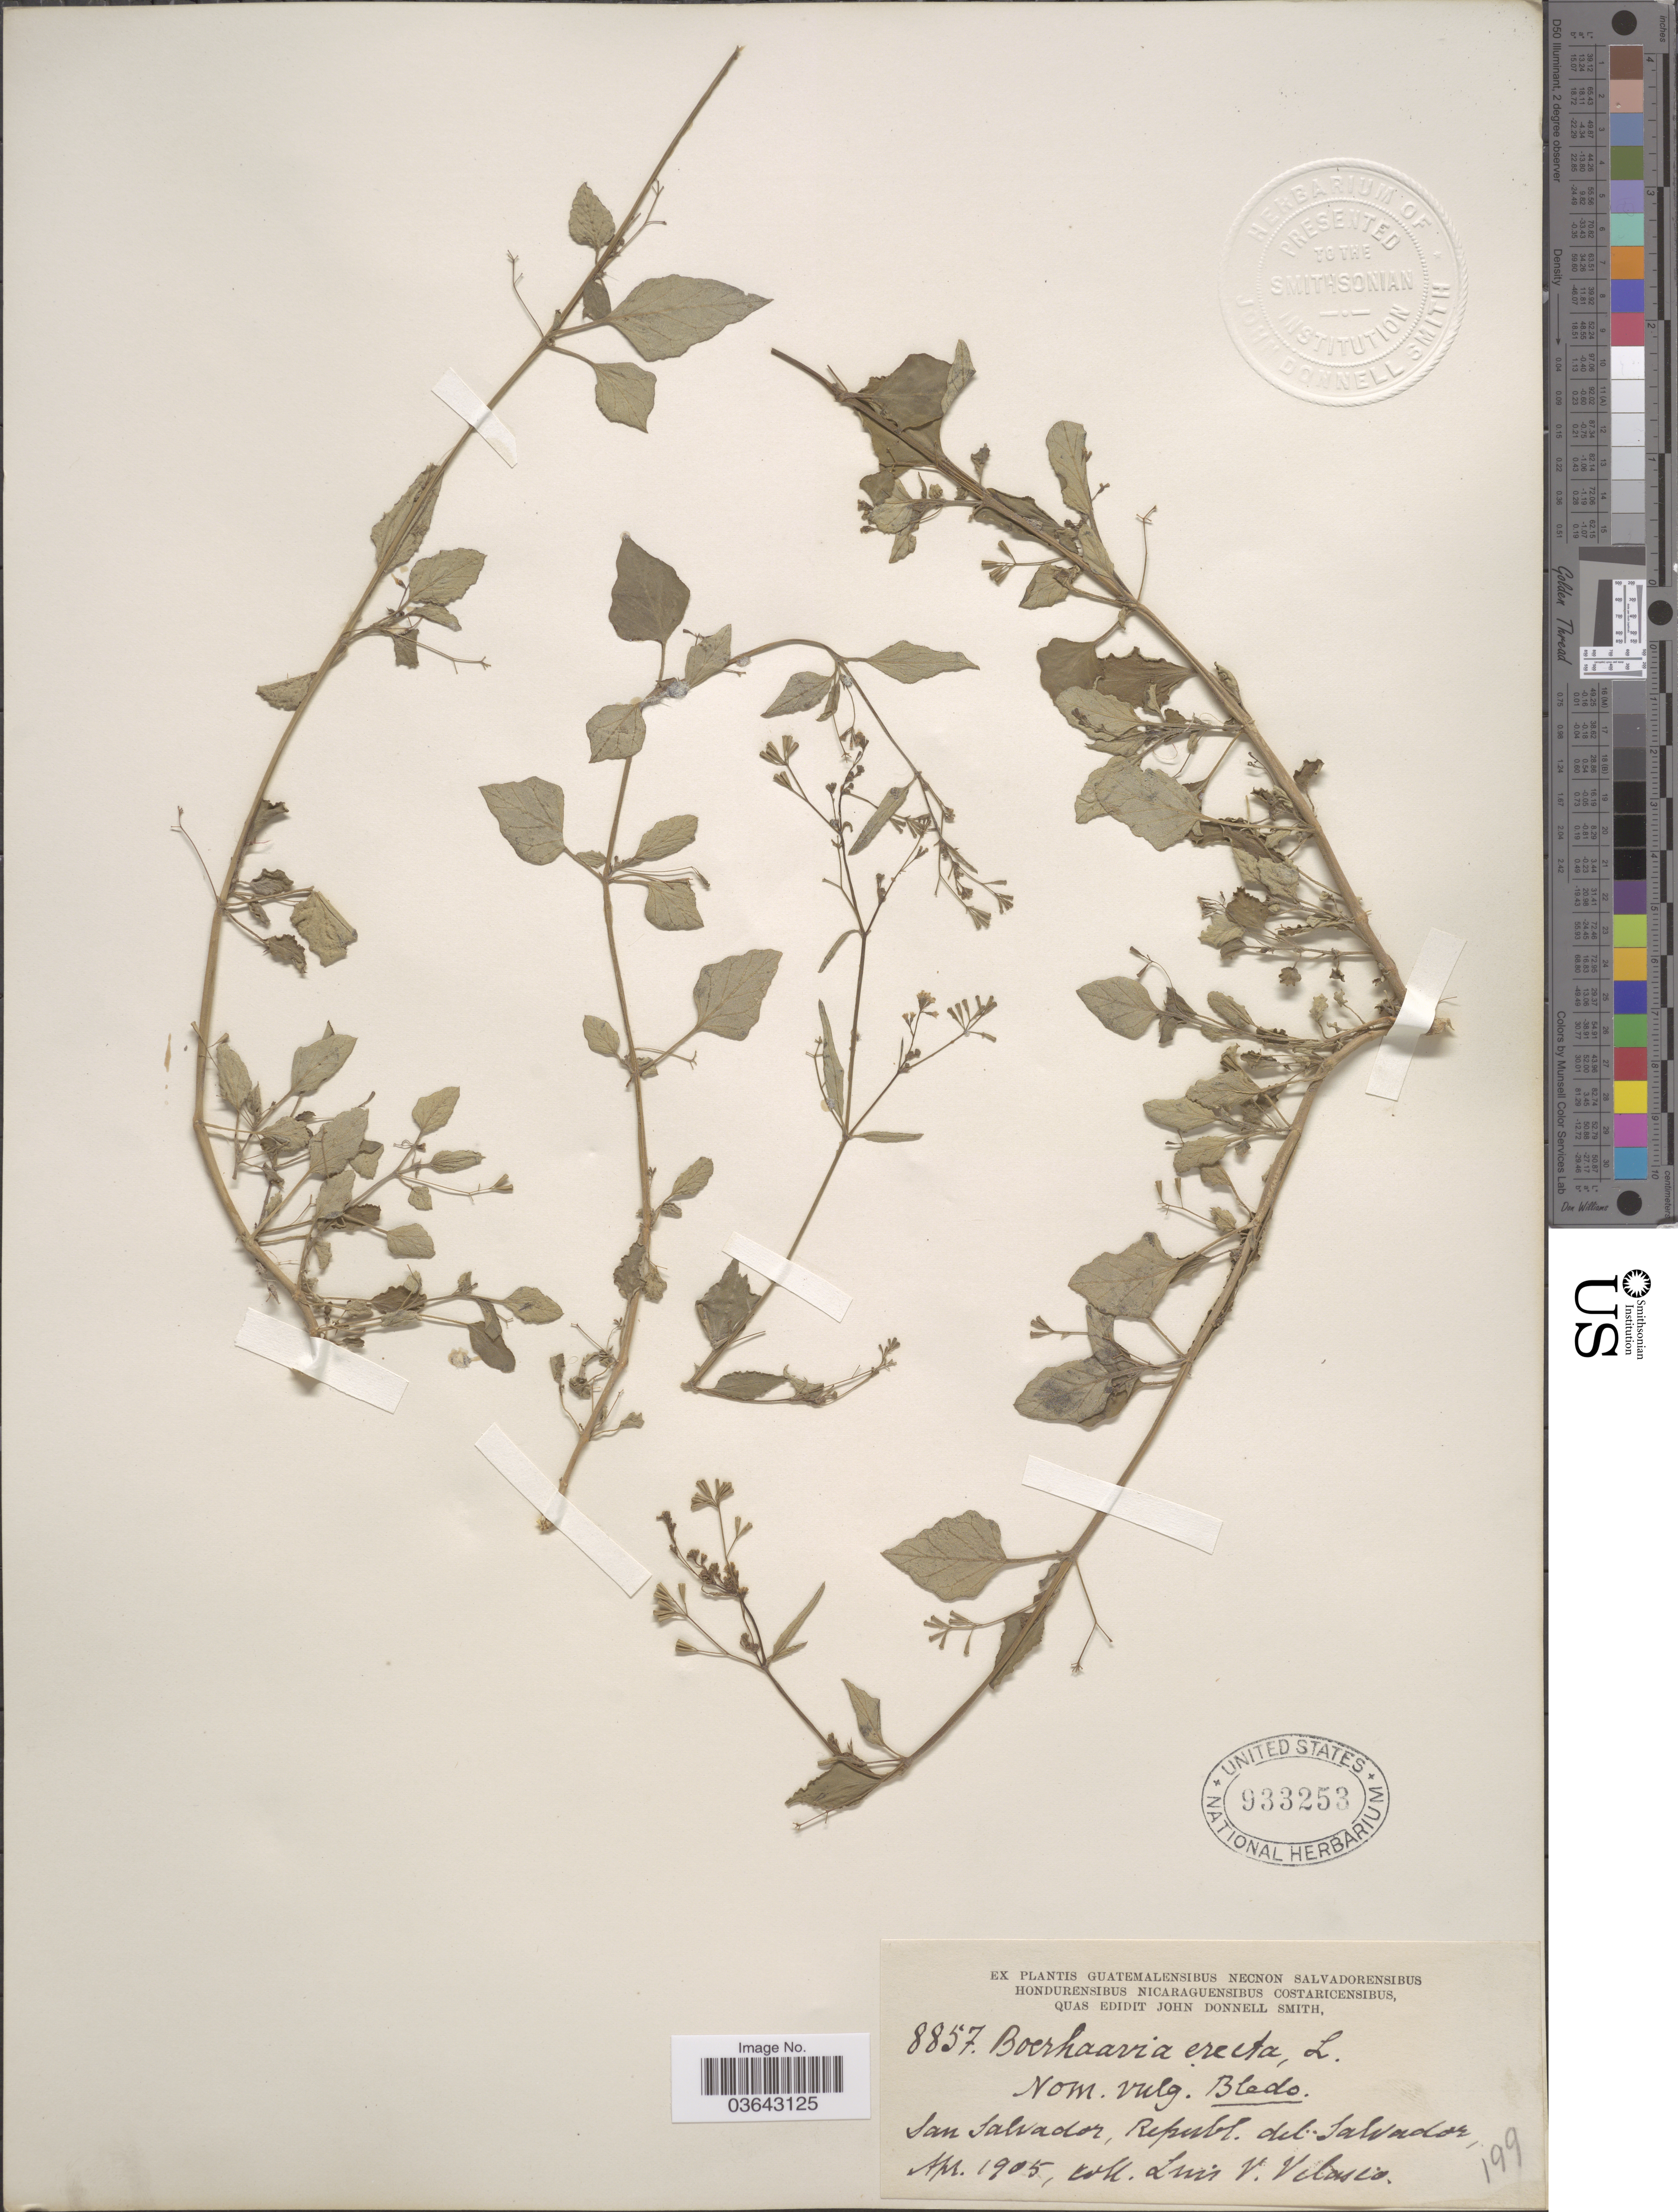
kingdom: Plantae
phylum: Tracheophyta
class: Magnoliopsida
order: Caryophyllales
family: Nyctaginaceae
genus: Boerhavia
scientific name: Boerhavia erecta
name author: L.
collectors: L. Velasco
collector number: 8857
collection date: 1905-04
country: El Salvador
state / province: San Salvador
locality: San Salvador, Republ. del Salvador.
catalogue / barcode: US 933253